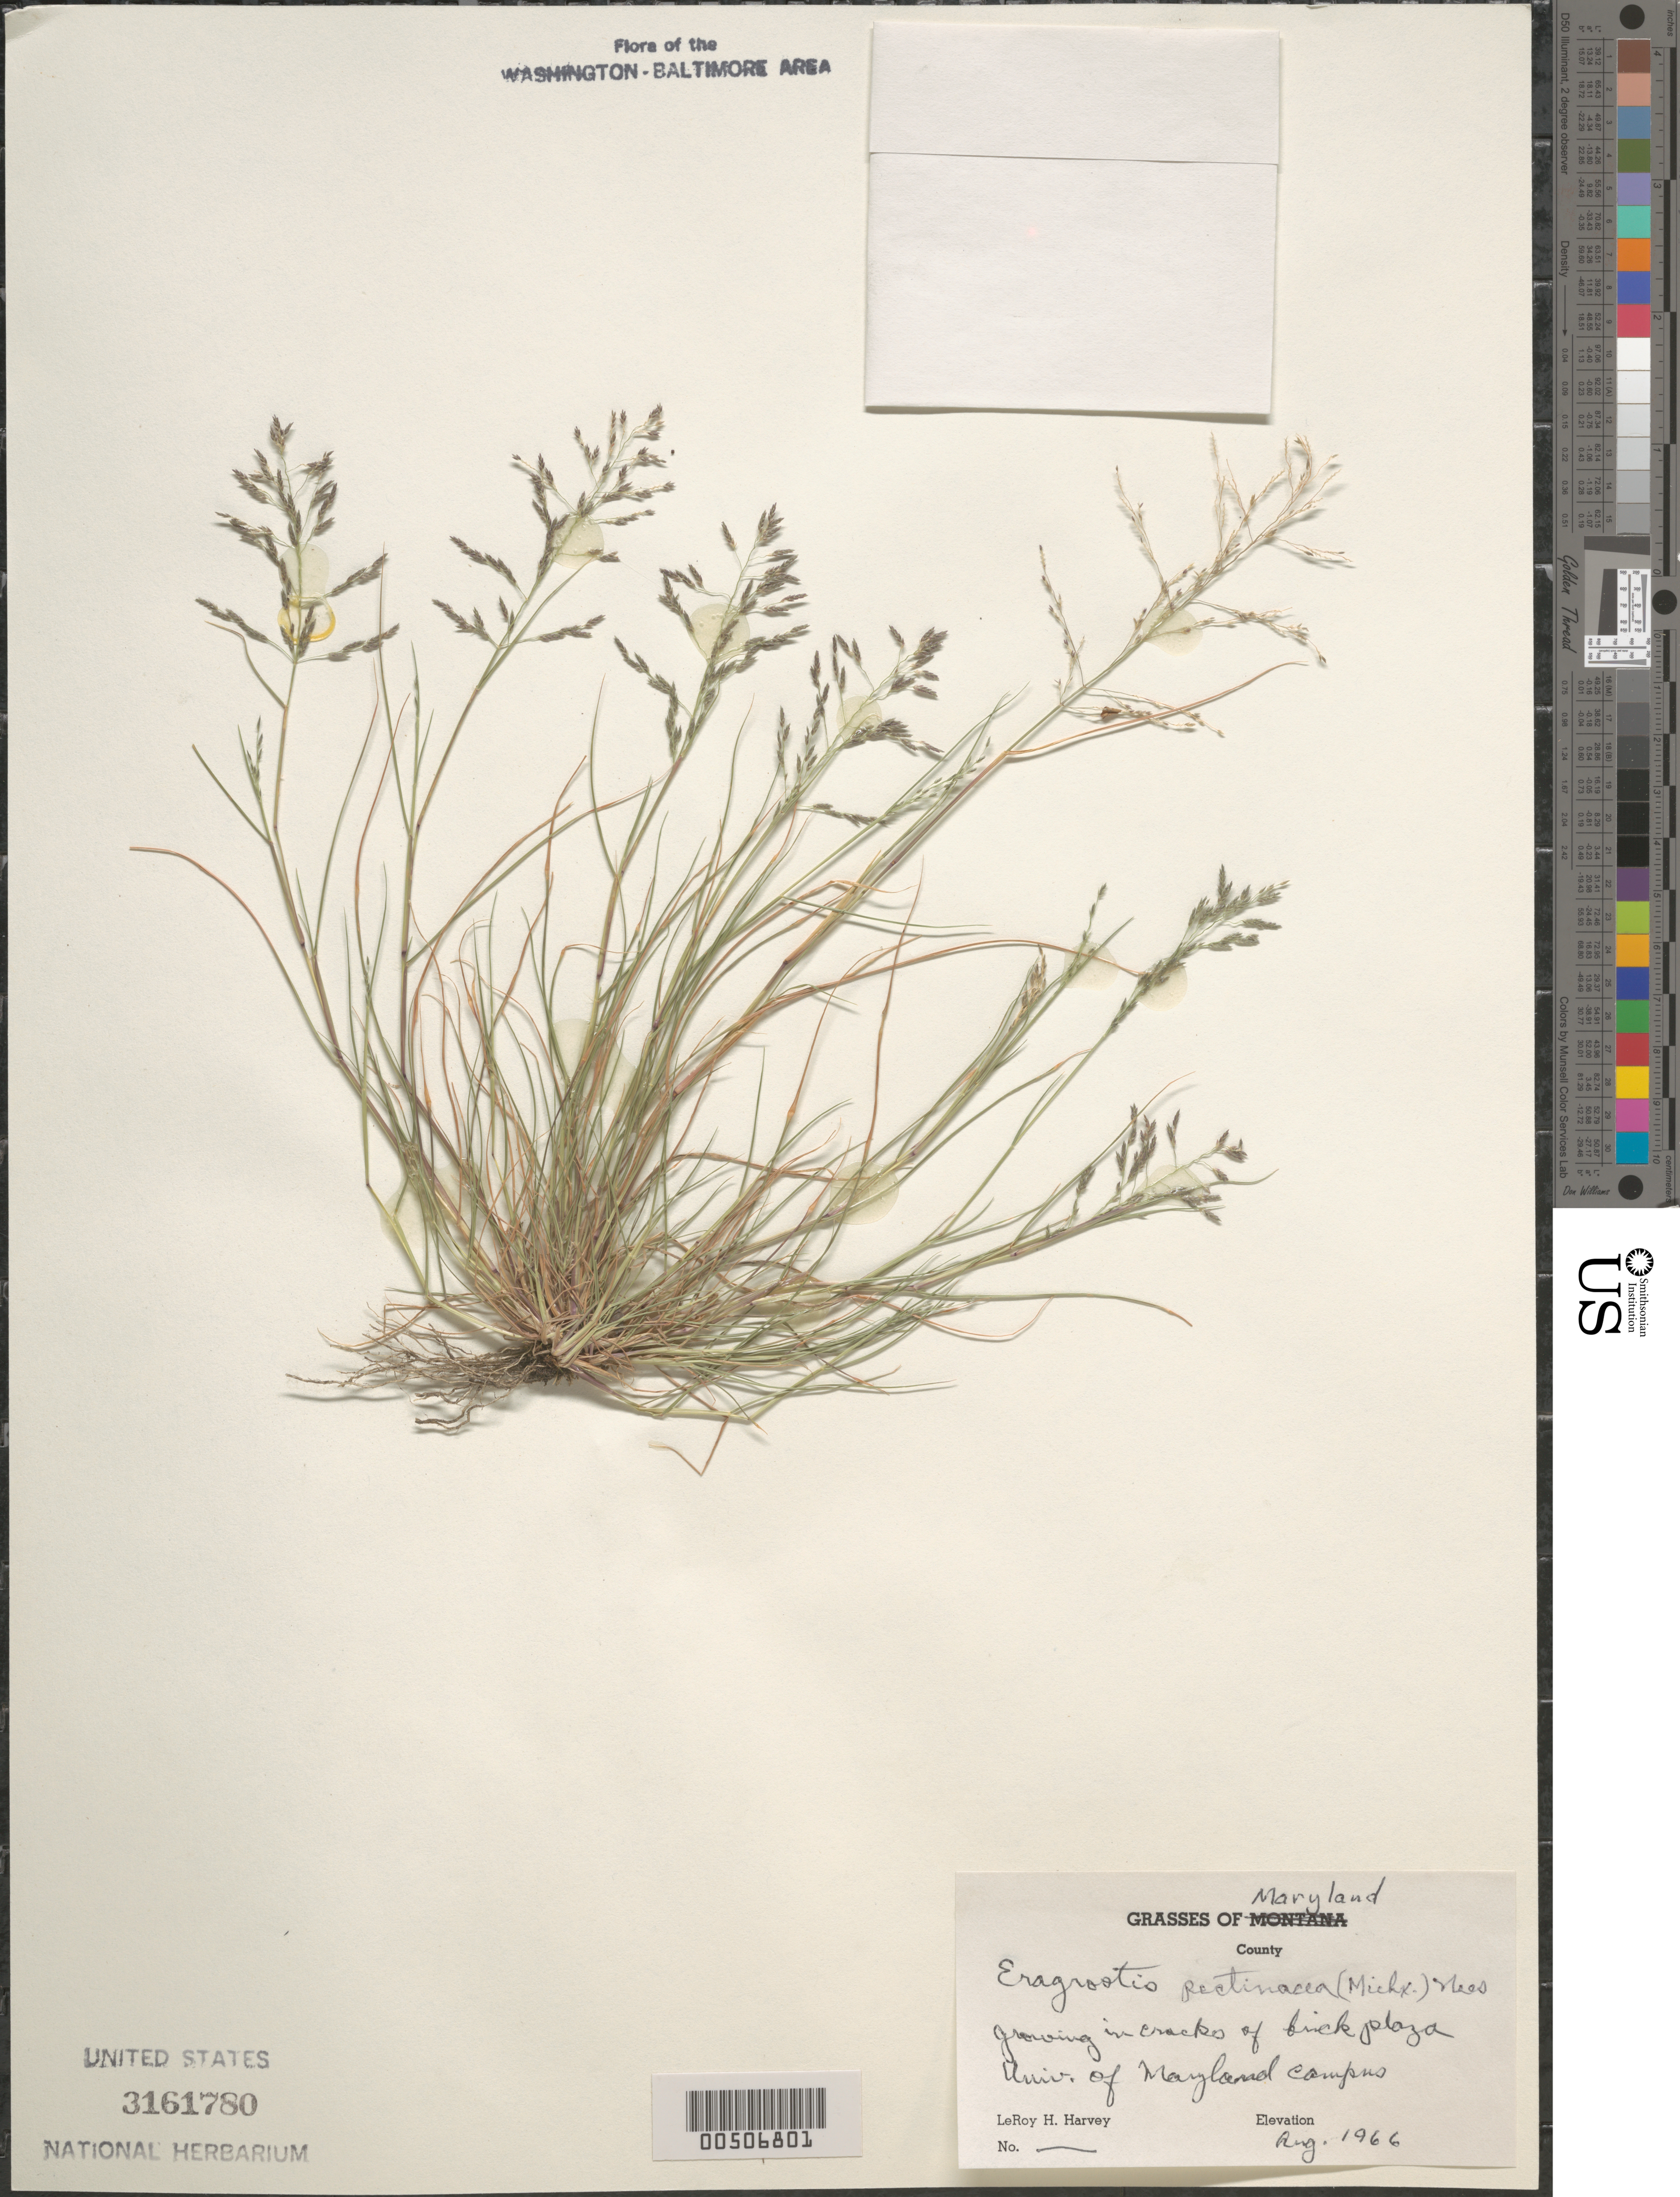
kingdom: Plantae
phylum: Tracheophyta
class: Liliopsida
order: Poales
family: Poaceae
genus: Eragrostis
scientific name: Eragrostis pectinacea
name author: (Michx.) Nees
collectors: L. H. Harvey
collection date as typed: Aug 1966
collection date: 1966-08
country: United States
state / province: Maryland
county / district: Prince George's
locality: University of Maryland Campus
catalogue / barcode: US 3161780